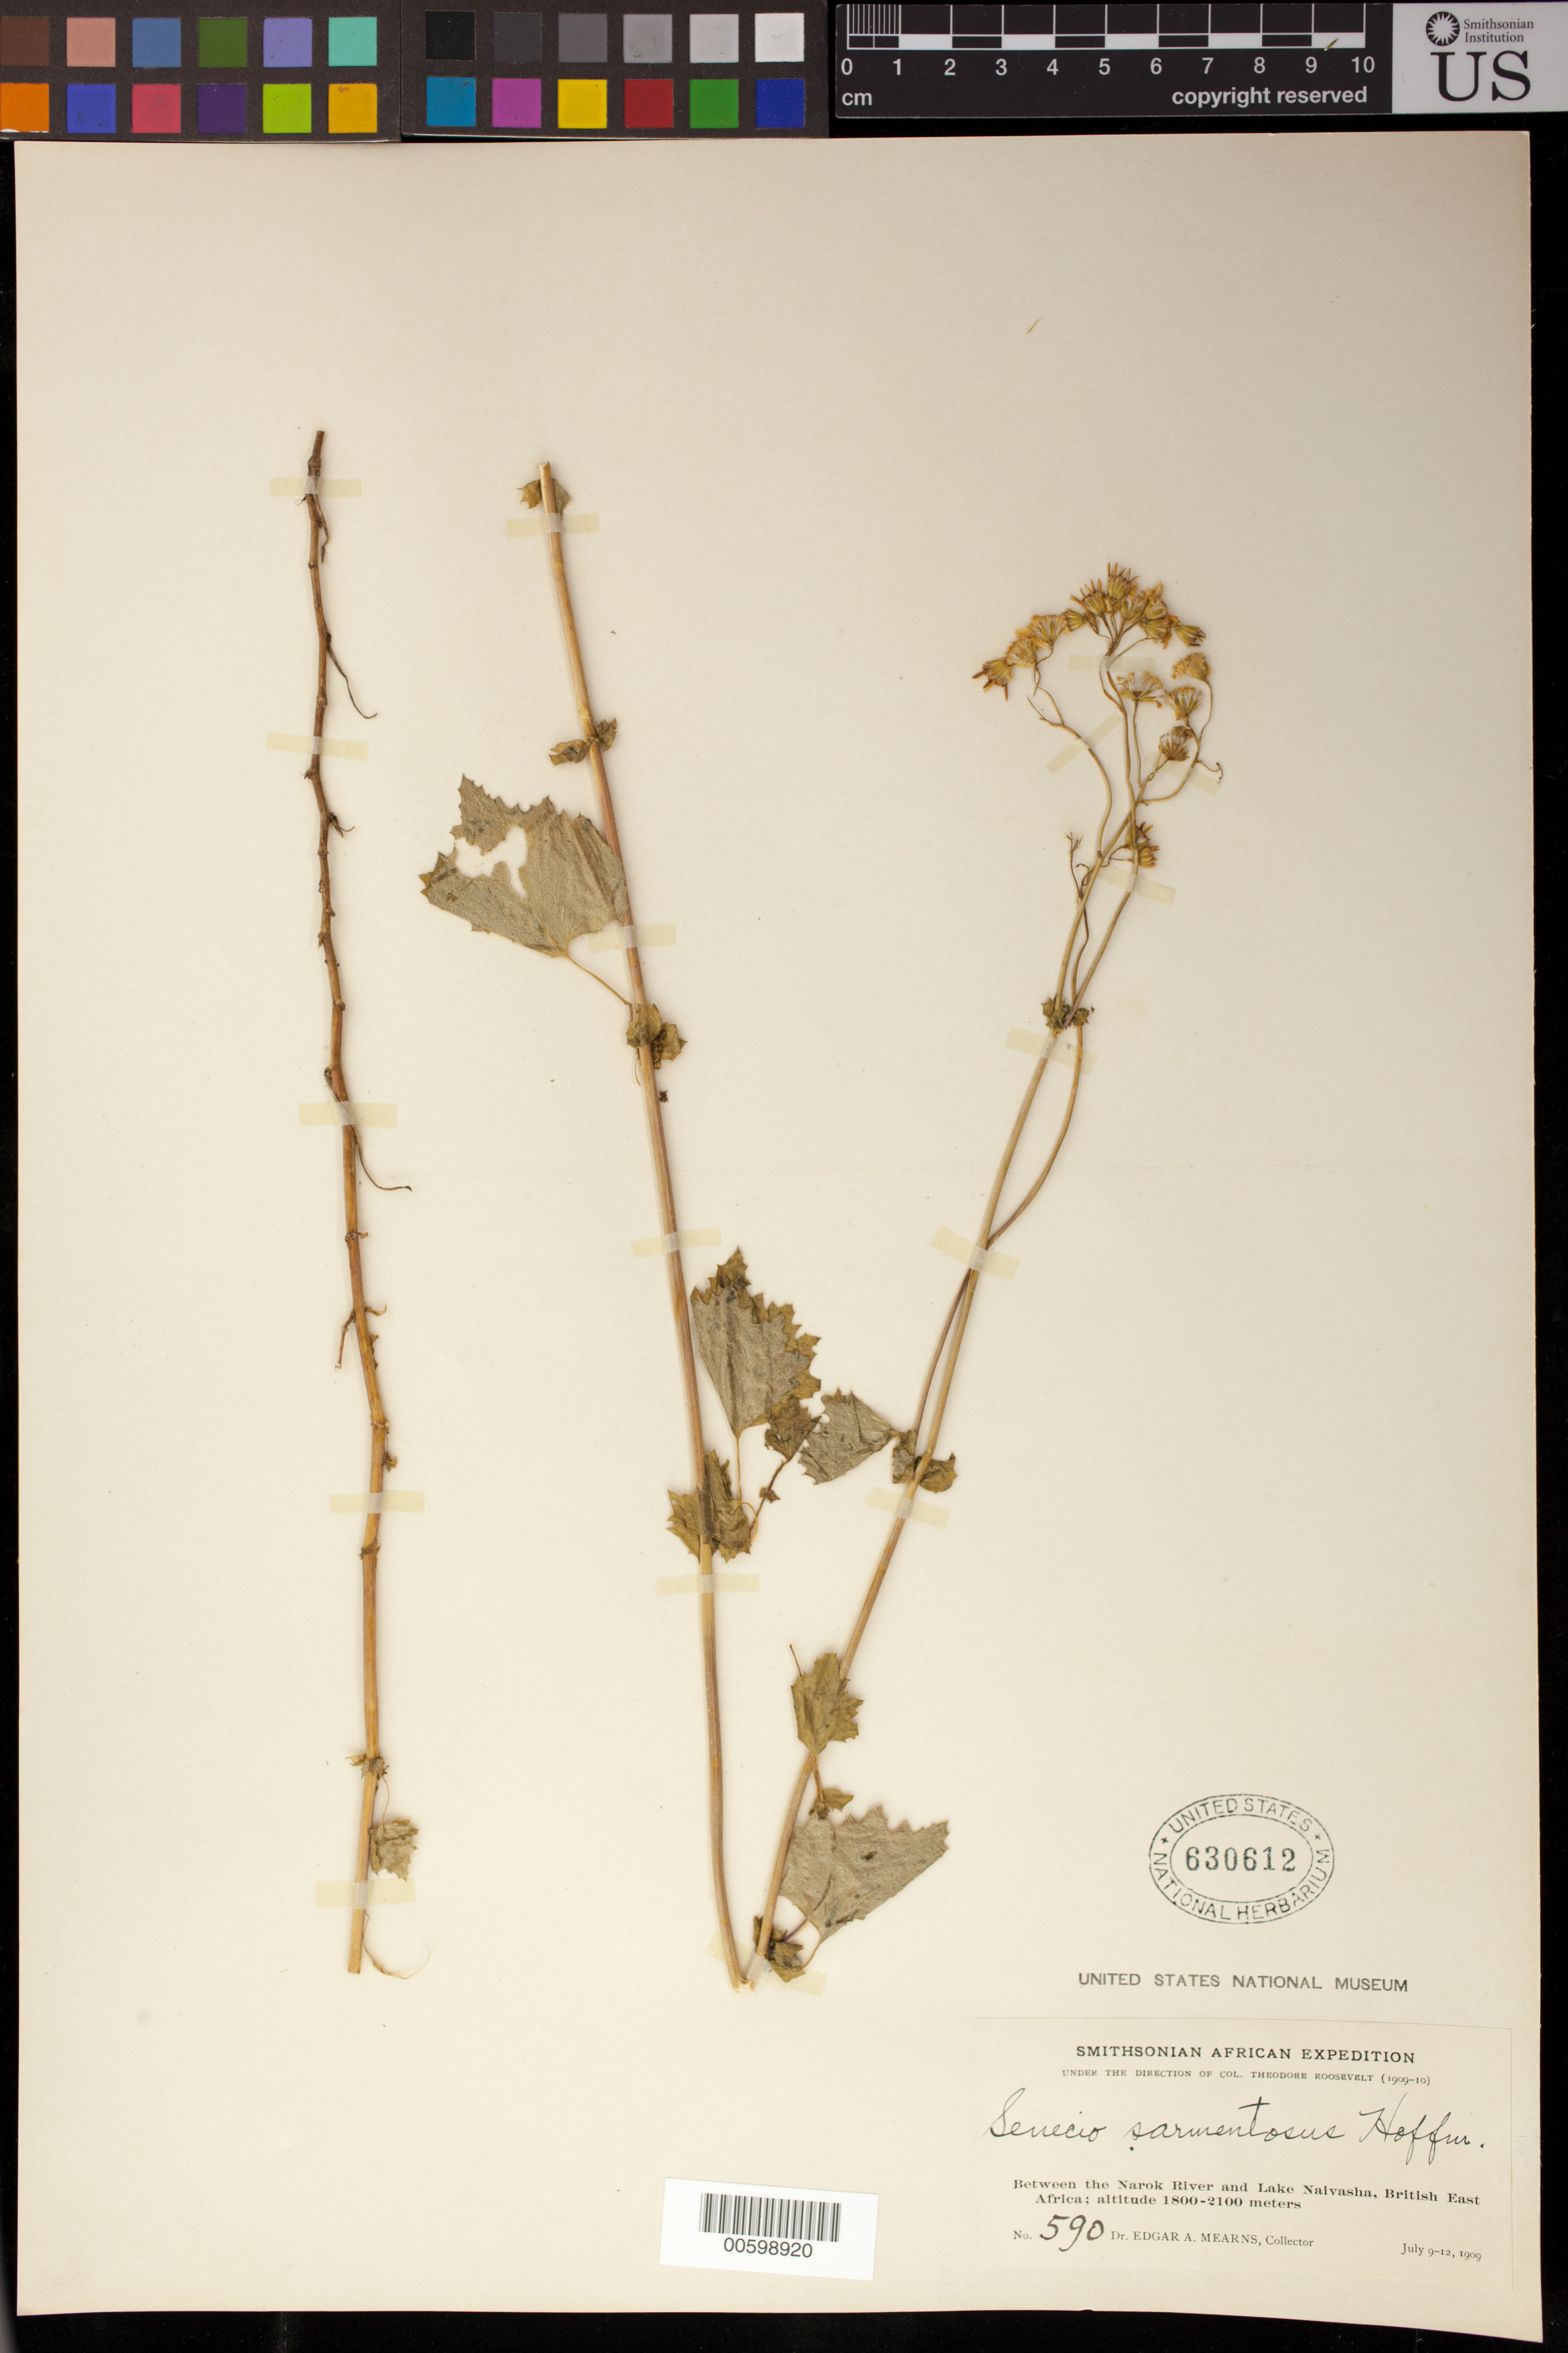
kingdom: Plantae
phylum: Tracheophyta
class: Magnoliopsida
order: Asterales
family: Asteraceae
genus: Senecio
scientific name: Senecio sarmentosus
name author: O. Hoffm.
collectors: E. A. Mearns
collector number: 590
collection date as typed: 09 Jul 1909 to 12 Jul 1909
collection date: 1909-07-09/1909-07-12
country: Kenya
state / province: Nakuru / Narok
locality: Between the Narok river and Lake Naivasha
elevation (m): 1860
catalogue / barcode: US 630612